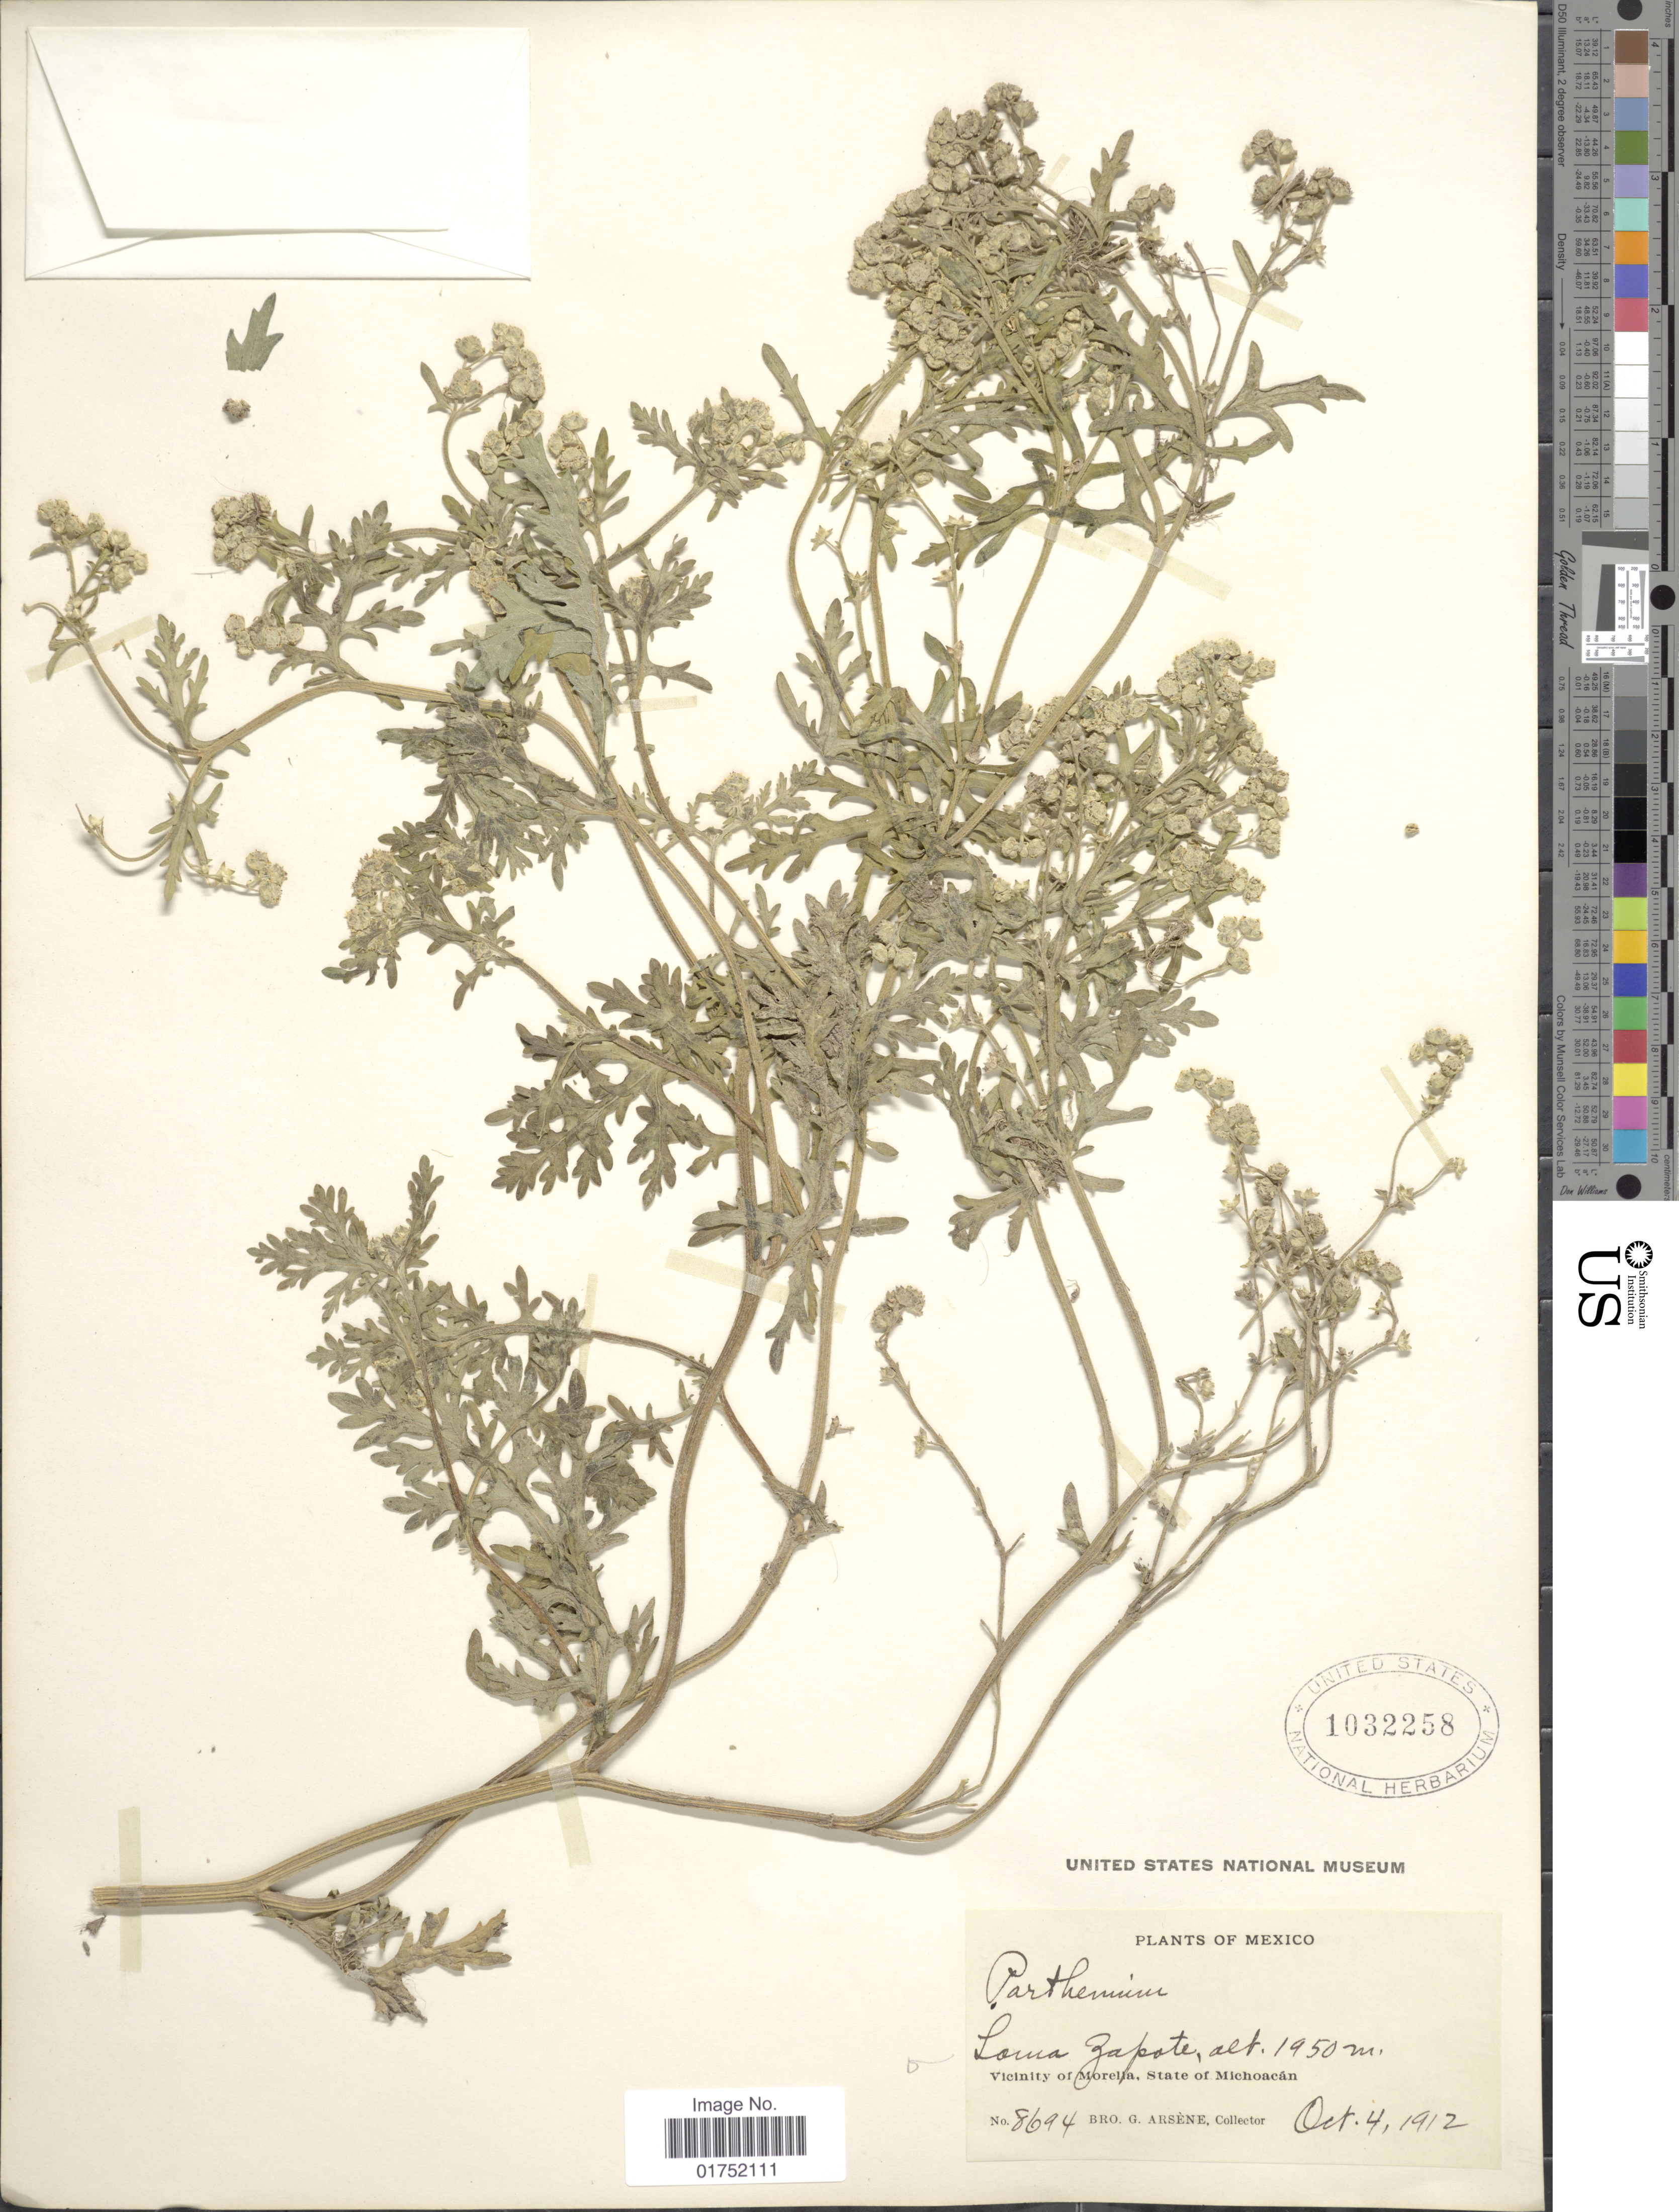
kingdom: Plantae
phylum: Tracheophyta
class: Magnoliopsida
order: Asterales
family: Asteraceae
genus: Parthenium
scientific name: Parthenium hysterophorus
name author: L.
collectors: Bro. G. Arsène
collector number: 8694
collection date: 1912-10-04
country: Mexico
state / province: Michoacán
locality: Loma Zapote, Vicinity of Morelia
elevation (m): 1950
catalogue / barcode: US 1032258